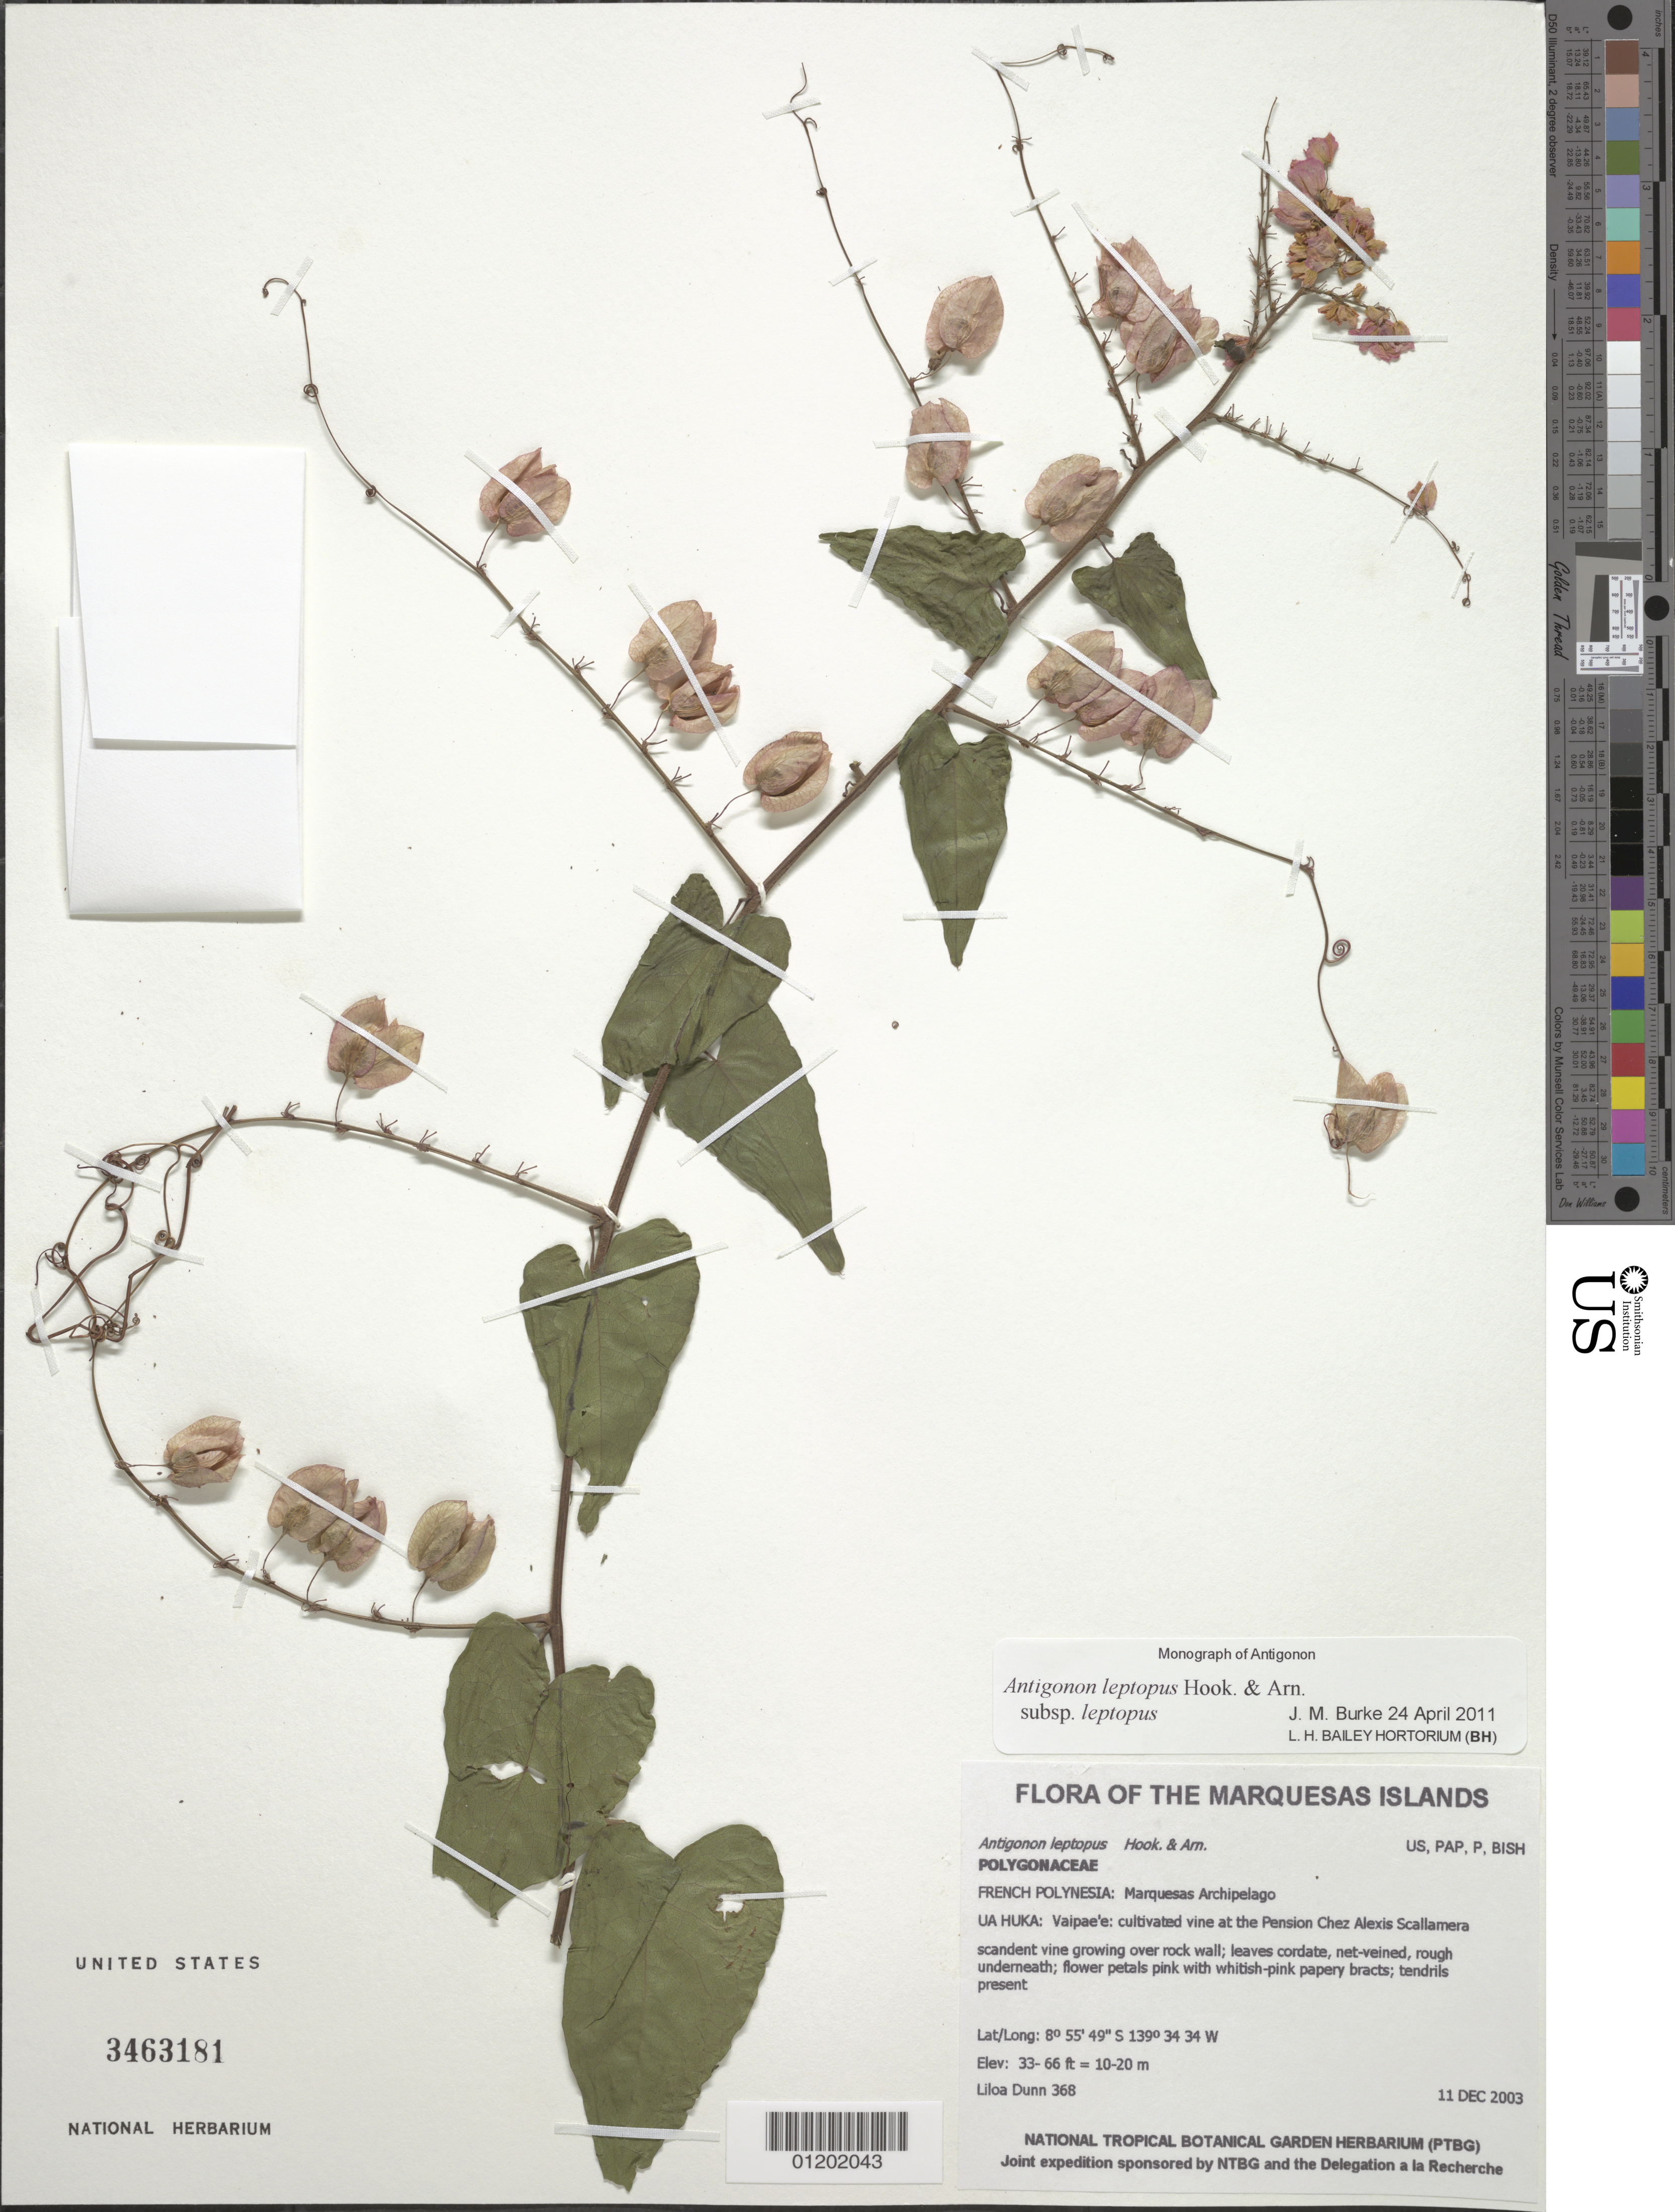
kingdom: Plantae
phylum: Tracheophyta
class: Magnoliopsida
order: Caryophyllales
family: Polygonaceae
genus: Antigonon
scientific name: Antigonon leptopus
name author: Hook. & Arn.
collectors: L. Dunn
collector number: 368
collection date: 2003-12-11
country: French Polynesia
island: Ua Huka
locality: Vaipae'e: cultivated vine at the Pension Chez Alexis Scallamera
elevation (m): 10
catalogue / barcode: US 3463181